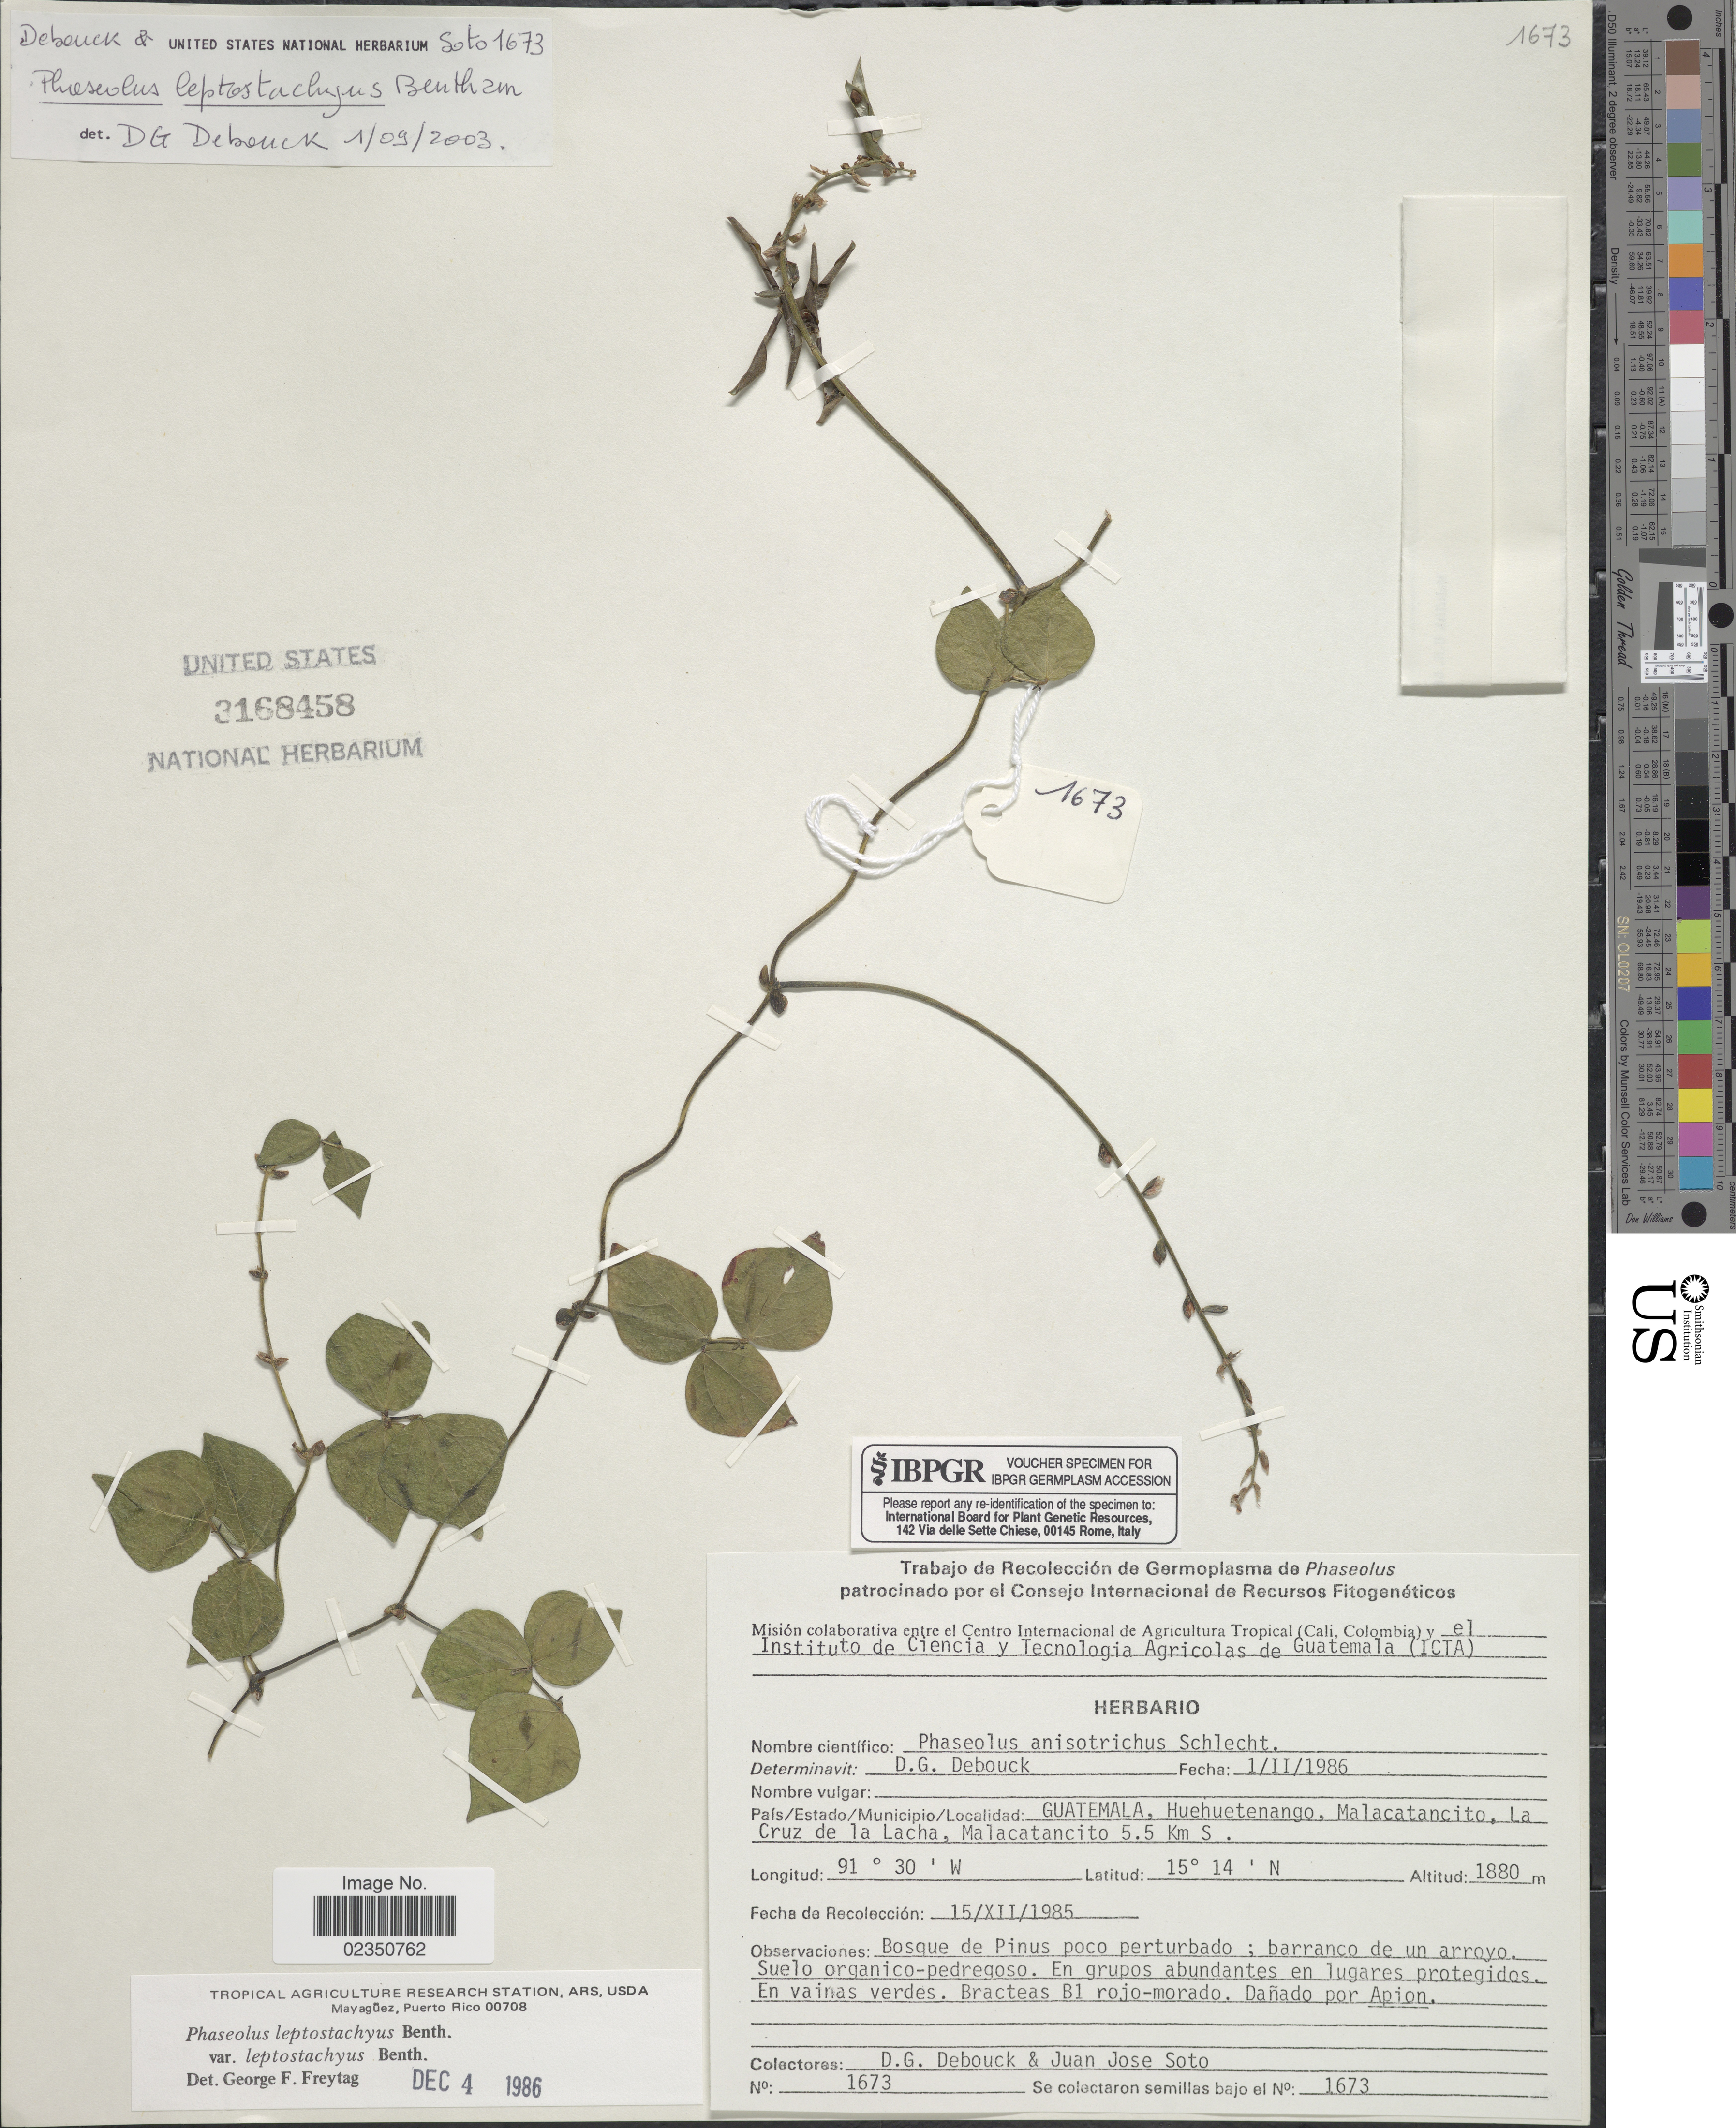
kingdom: Plantae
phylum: Tracheophyta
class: Magnoliopsida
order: Fabales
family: Fabaceae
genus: Phaseolus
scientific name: Phaseolus leptostachyus var. leptostachyus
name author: Benth.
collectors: D. Debouck & J. Soto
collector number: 1673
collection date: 1985-12-15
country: Guatemala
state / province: Huehuetenango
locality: Malacatancito, La Cruz le la Lacha, Malactancito 5.5 km S.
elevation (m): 1880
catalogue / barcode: US 3168458